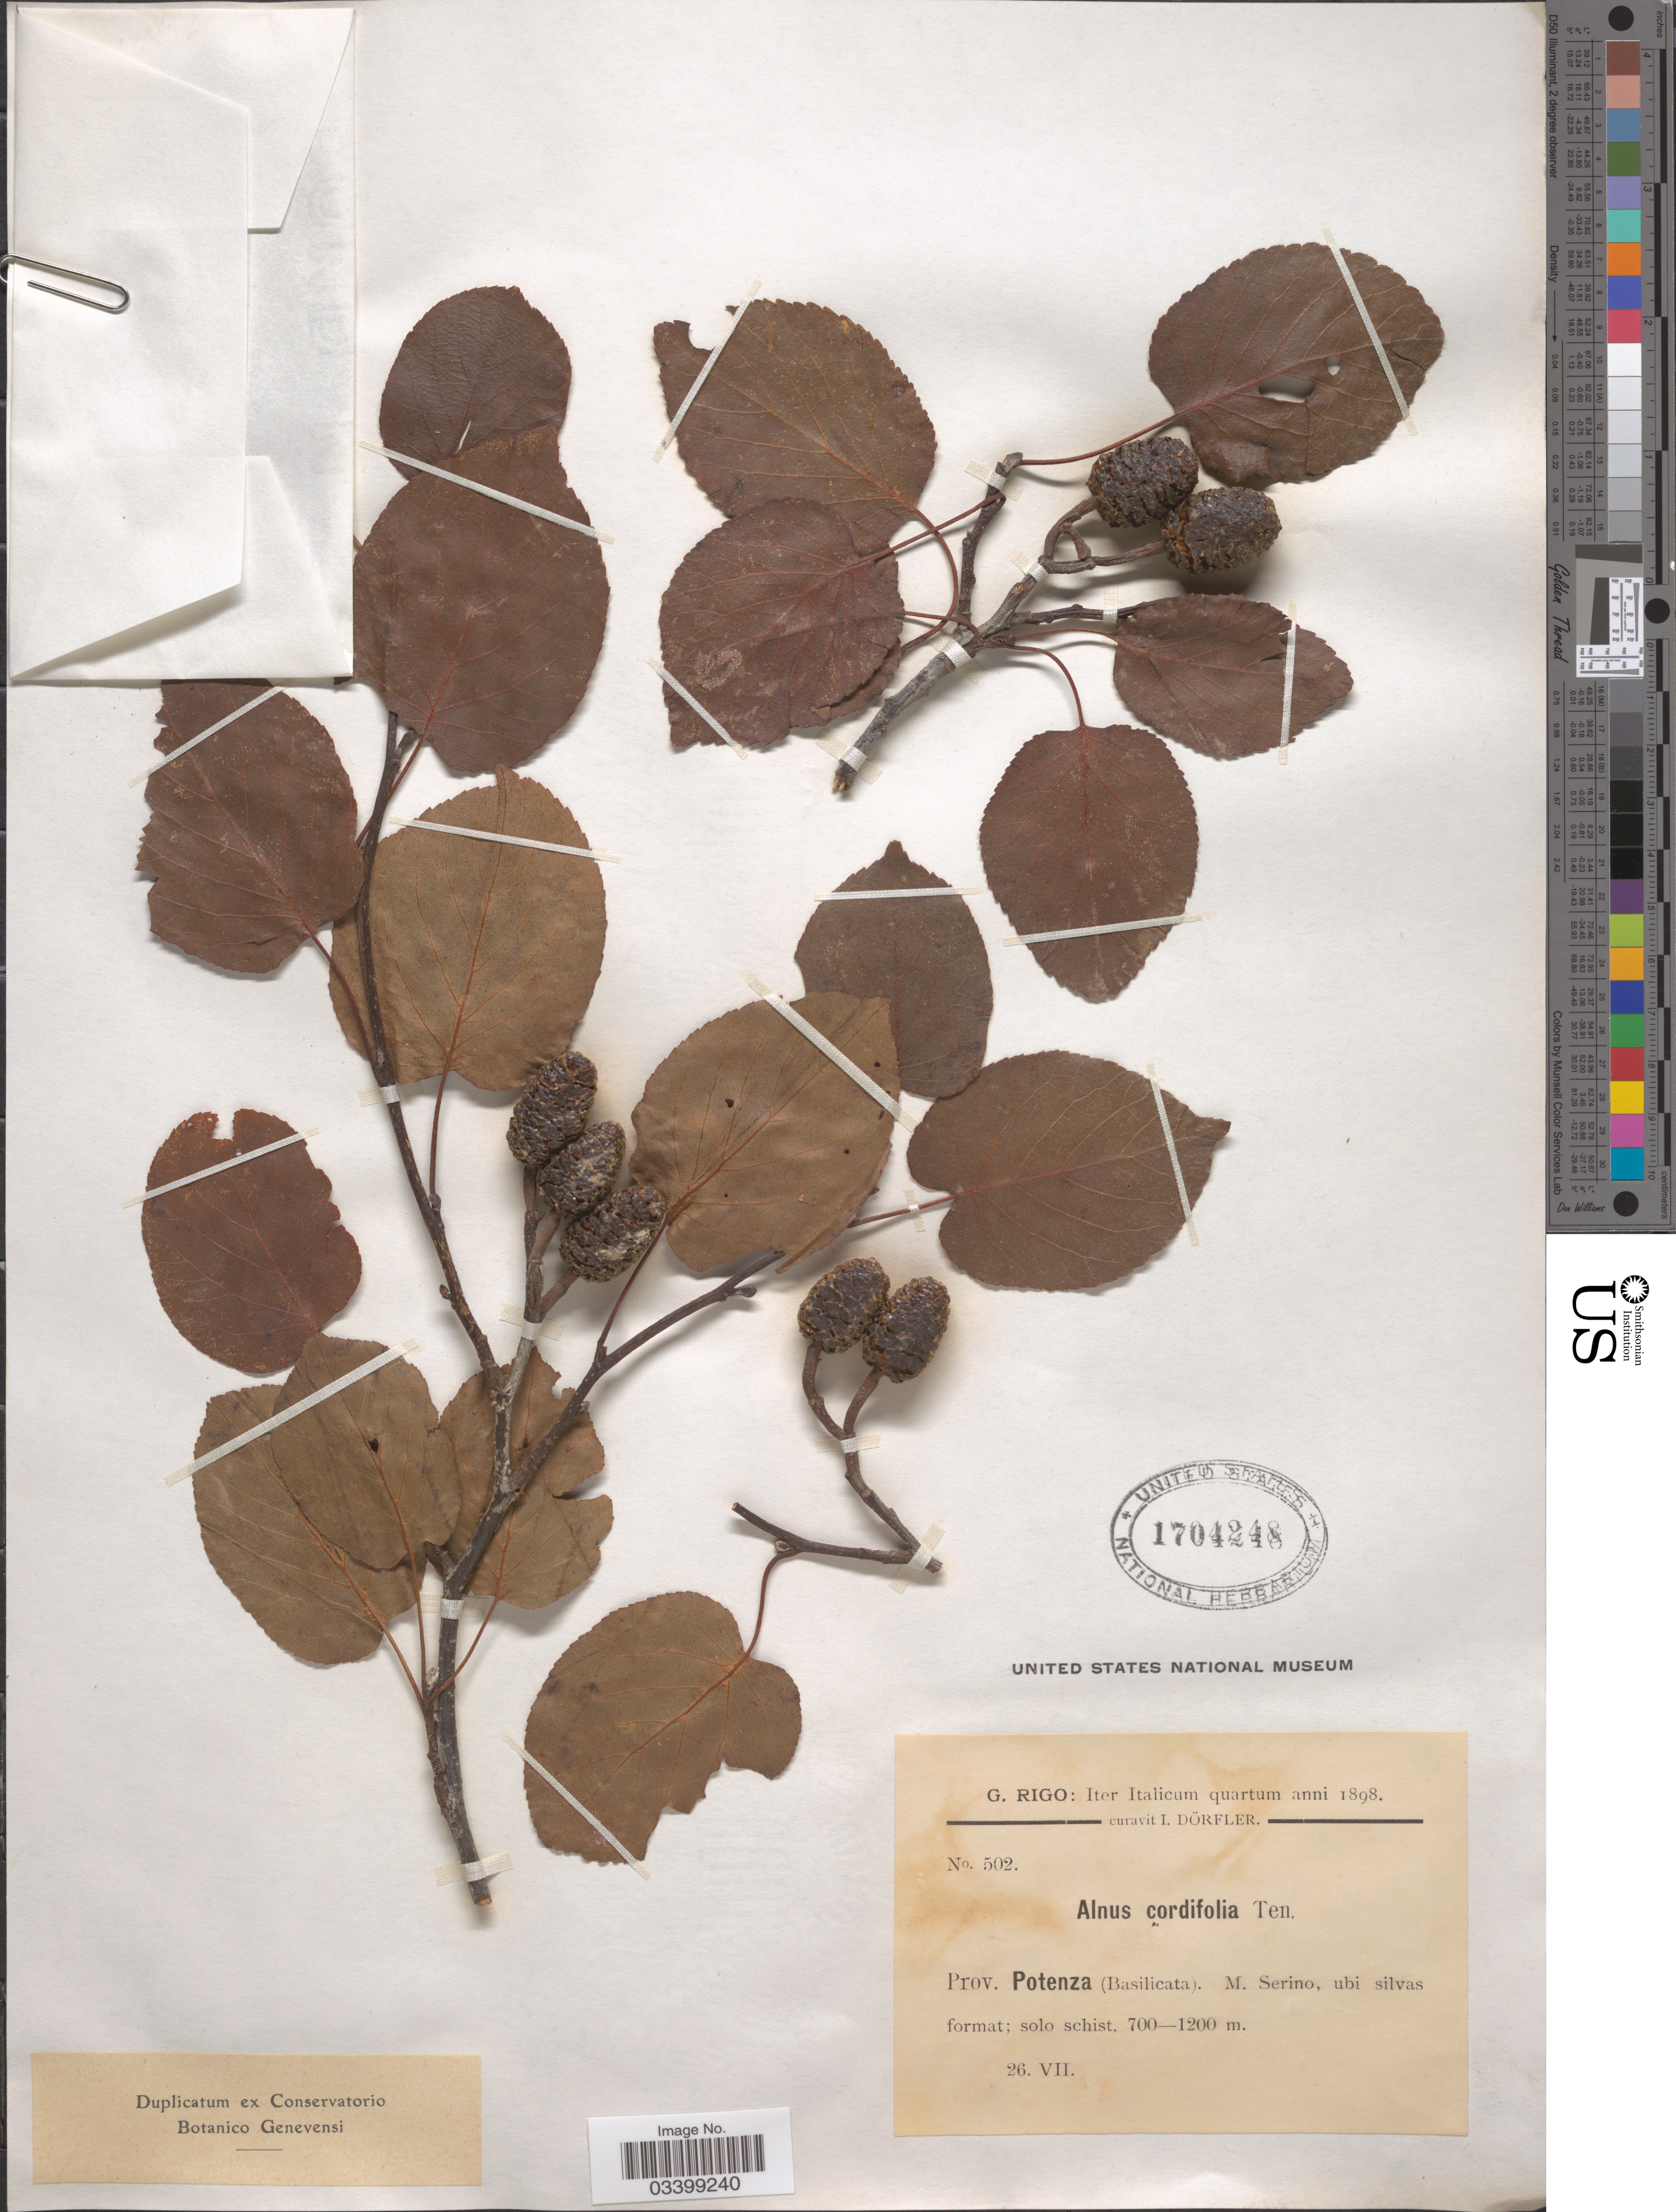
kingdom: Plantae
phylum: Tracheophyta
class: Magnoliopsida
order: Fagales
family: Betulaceae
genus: Alnus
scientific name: Alnus cordata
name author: (Loisel.) Duby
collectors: G. Rigo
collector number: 502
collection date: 1898-07-26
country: Italy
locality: Prov. Potenza (Basilicata). M. Serino, ubi silvas format; solo schist.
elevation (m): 700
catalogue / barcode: US 1704248